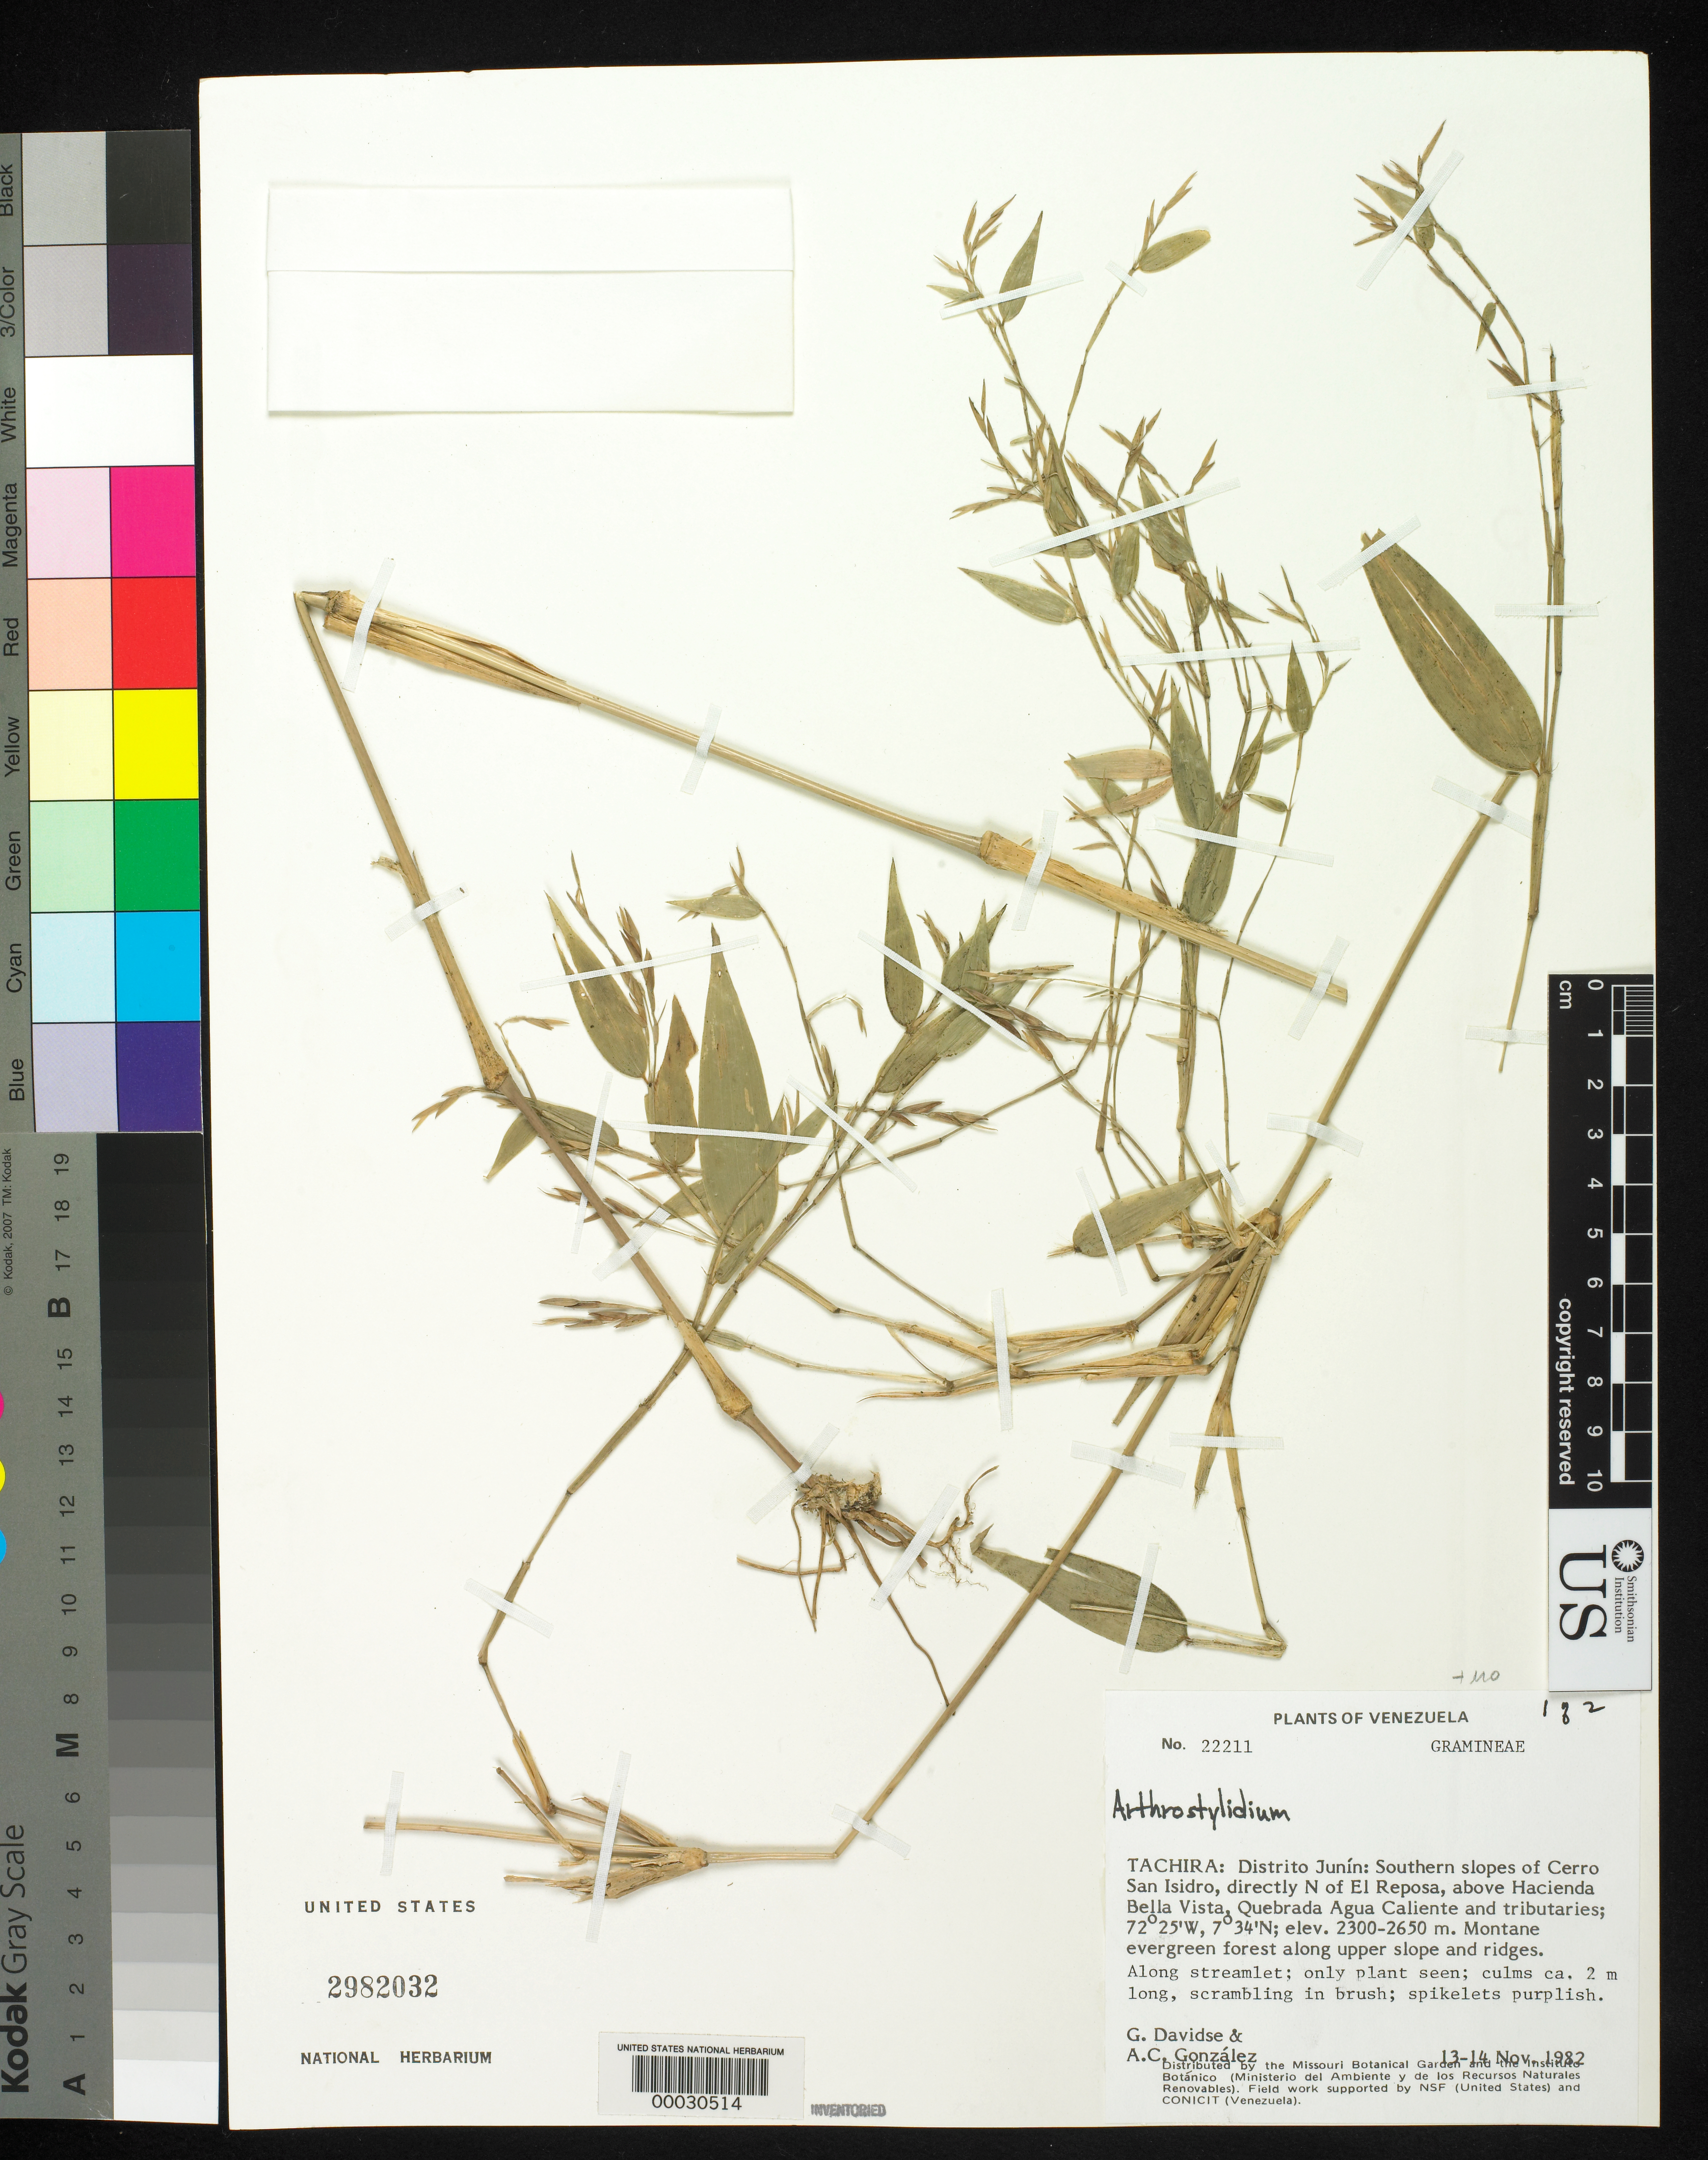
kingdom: Plantae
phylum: Tracheophyta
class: Liliopsida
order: Poales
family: Poaceae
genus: Arthrostylidium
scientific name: Arthrostylidium sp.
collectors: G. Davidse & A. C. González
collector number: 22211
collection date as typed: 13 Nov 1982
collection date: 1982-11-13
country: Venezuela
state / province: Tachira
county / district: Junin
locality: Cerro san isidro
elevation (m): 2300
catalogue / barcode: US 2982032